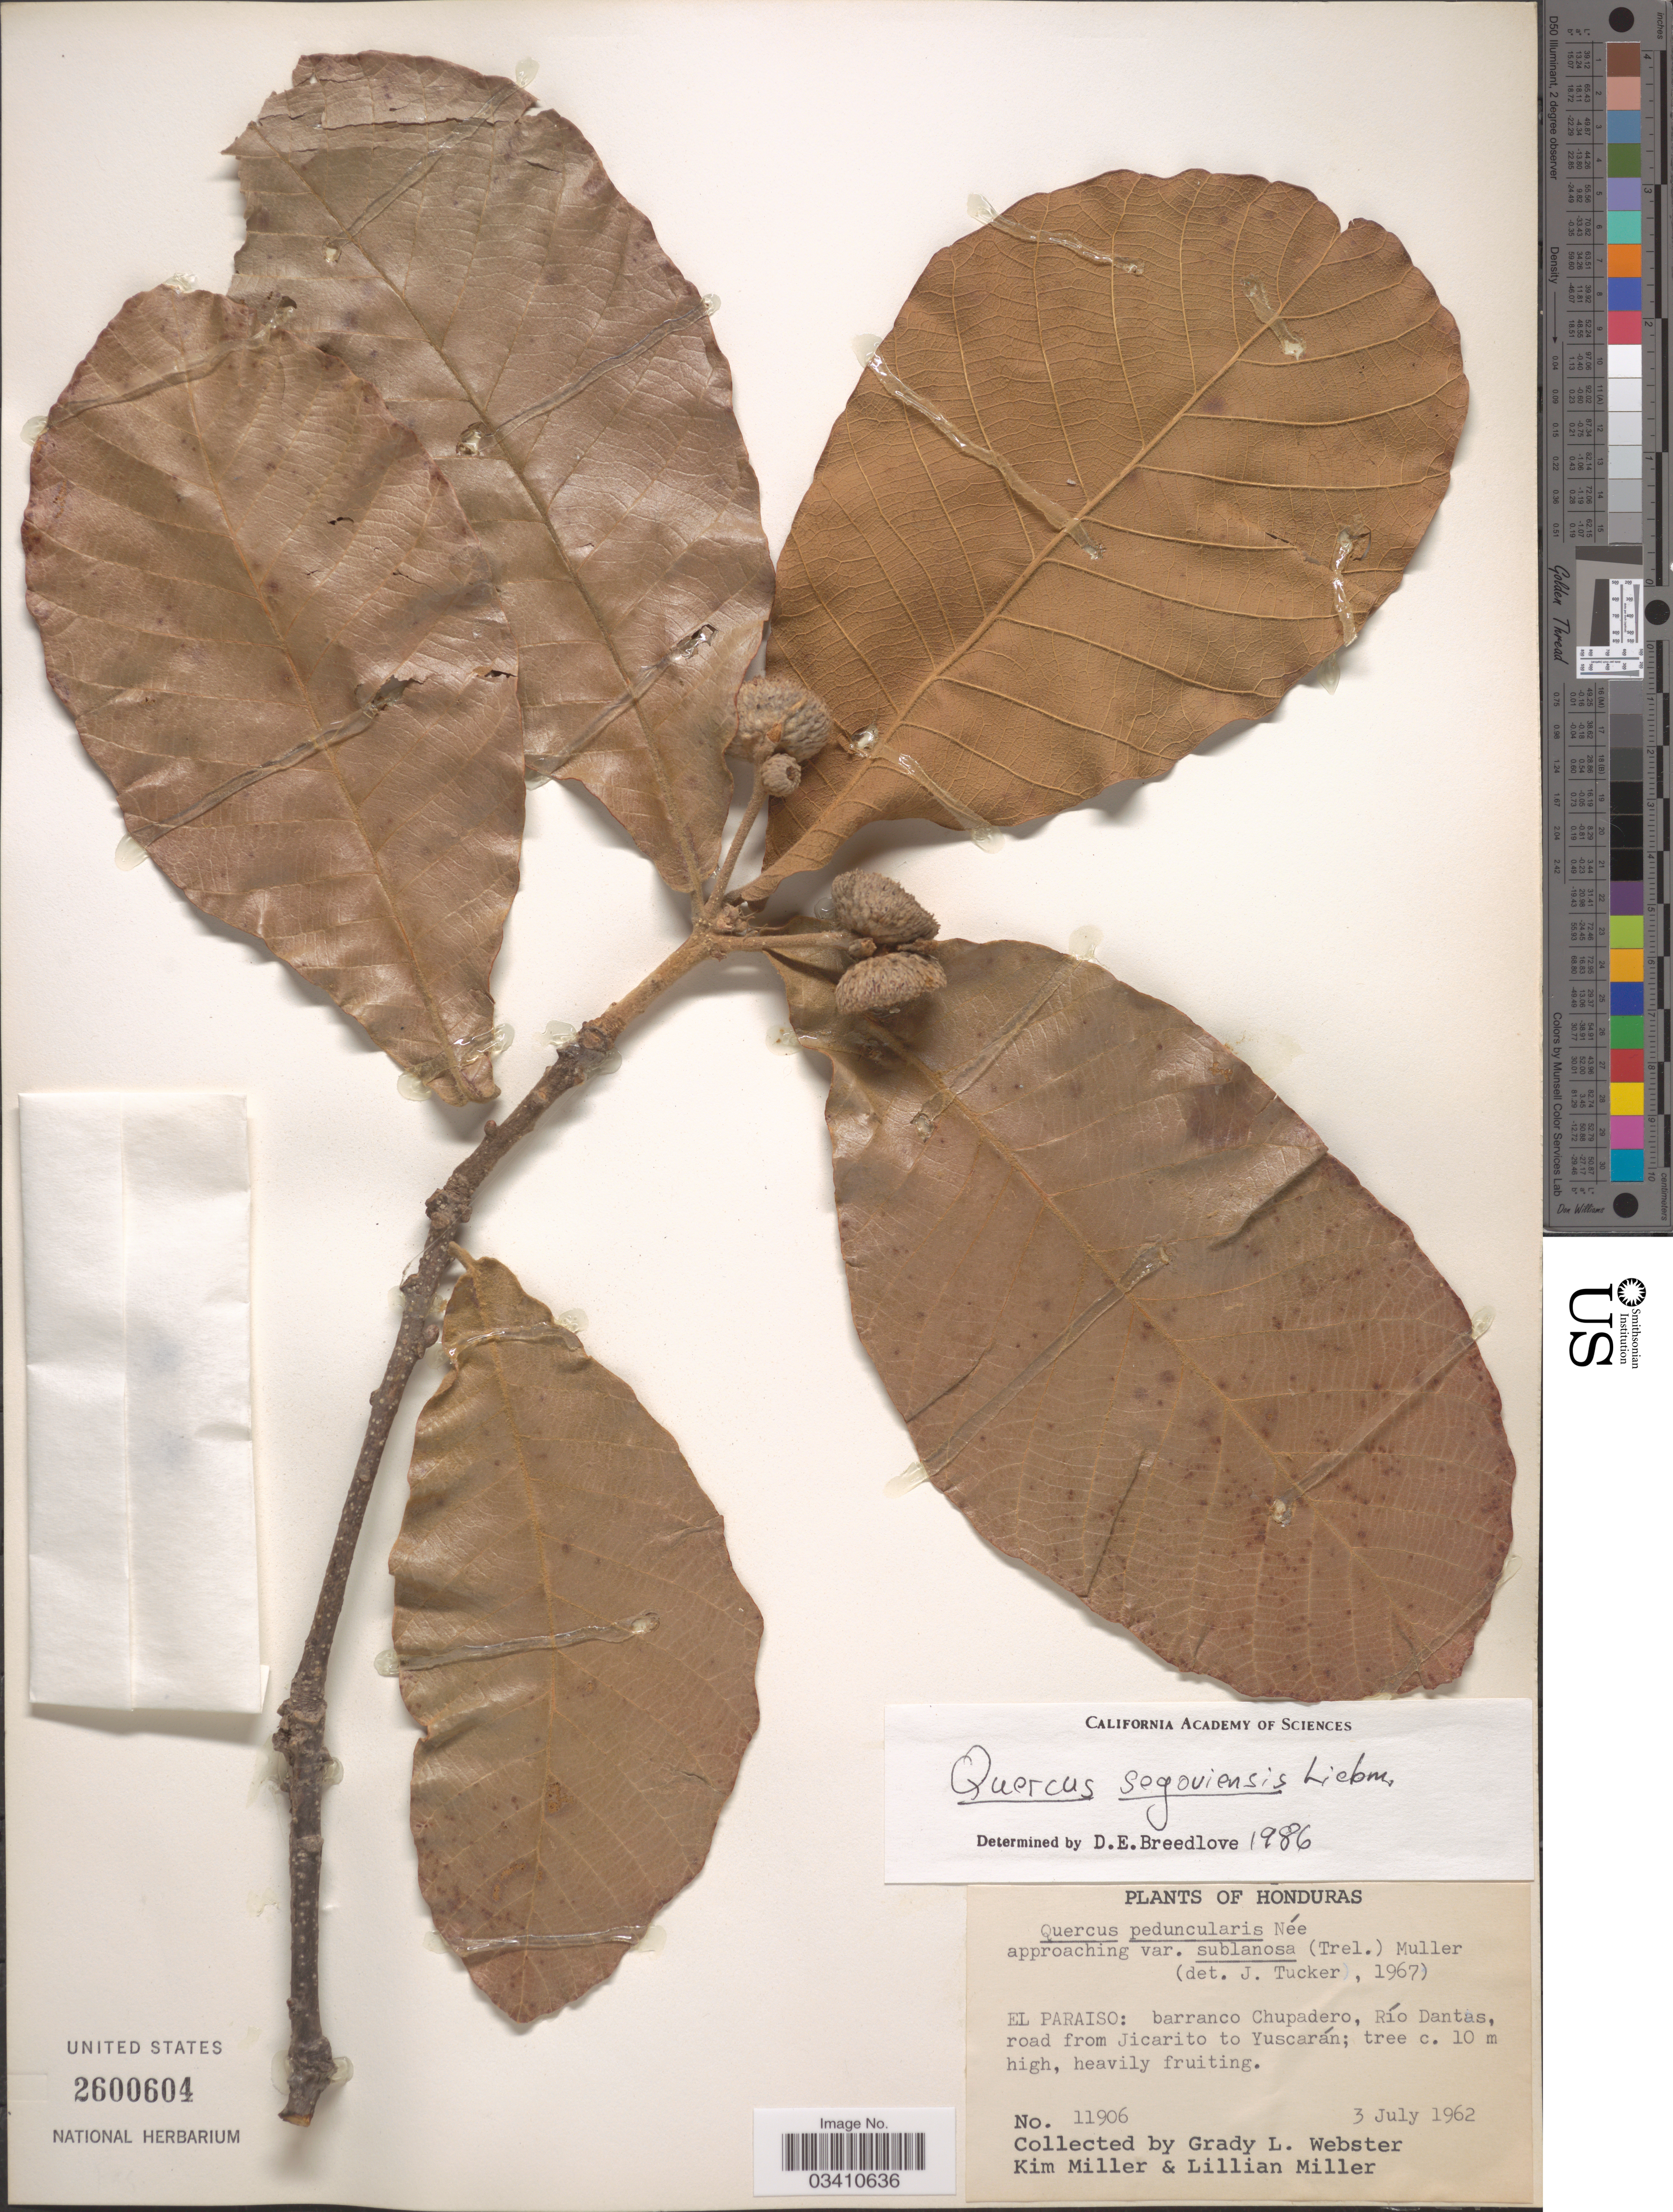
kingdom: Plantae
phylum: Tracheophyta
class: Magnoliopsida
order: Fagales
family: Fagaceae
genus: Quercus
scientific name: Quercus segoviensis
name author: Liebm.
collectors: G. L. Webster, K. Miller & L. Miller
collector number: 11906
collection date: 1962-07-03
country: Honduras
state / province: El Paraíso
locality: Barranco Chupadero, Río Dantas, road from Jicarito to Yuscarán.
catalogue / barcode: US 2600604